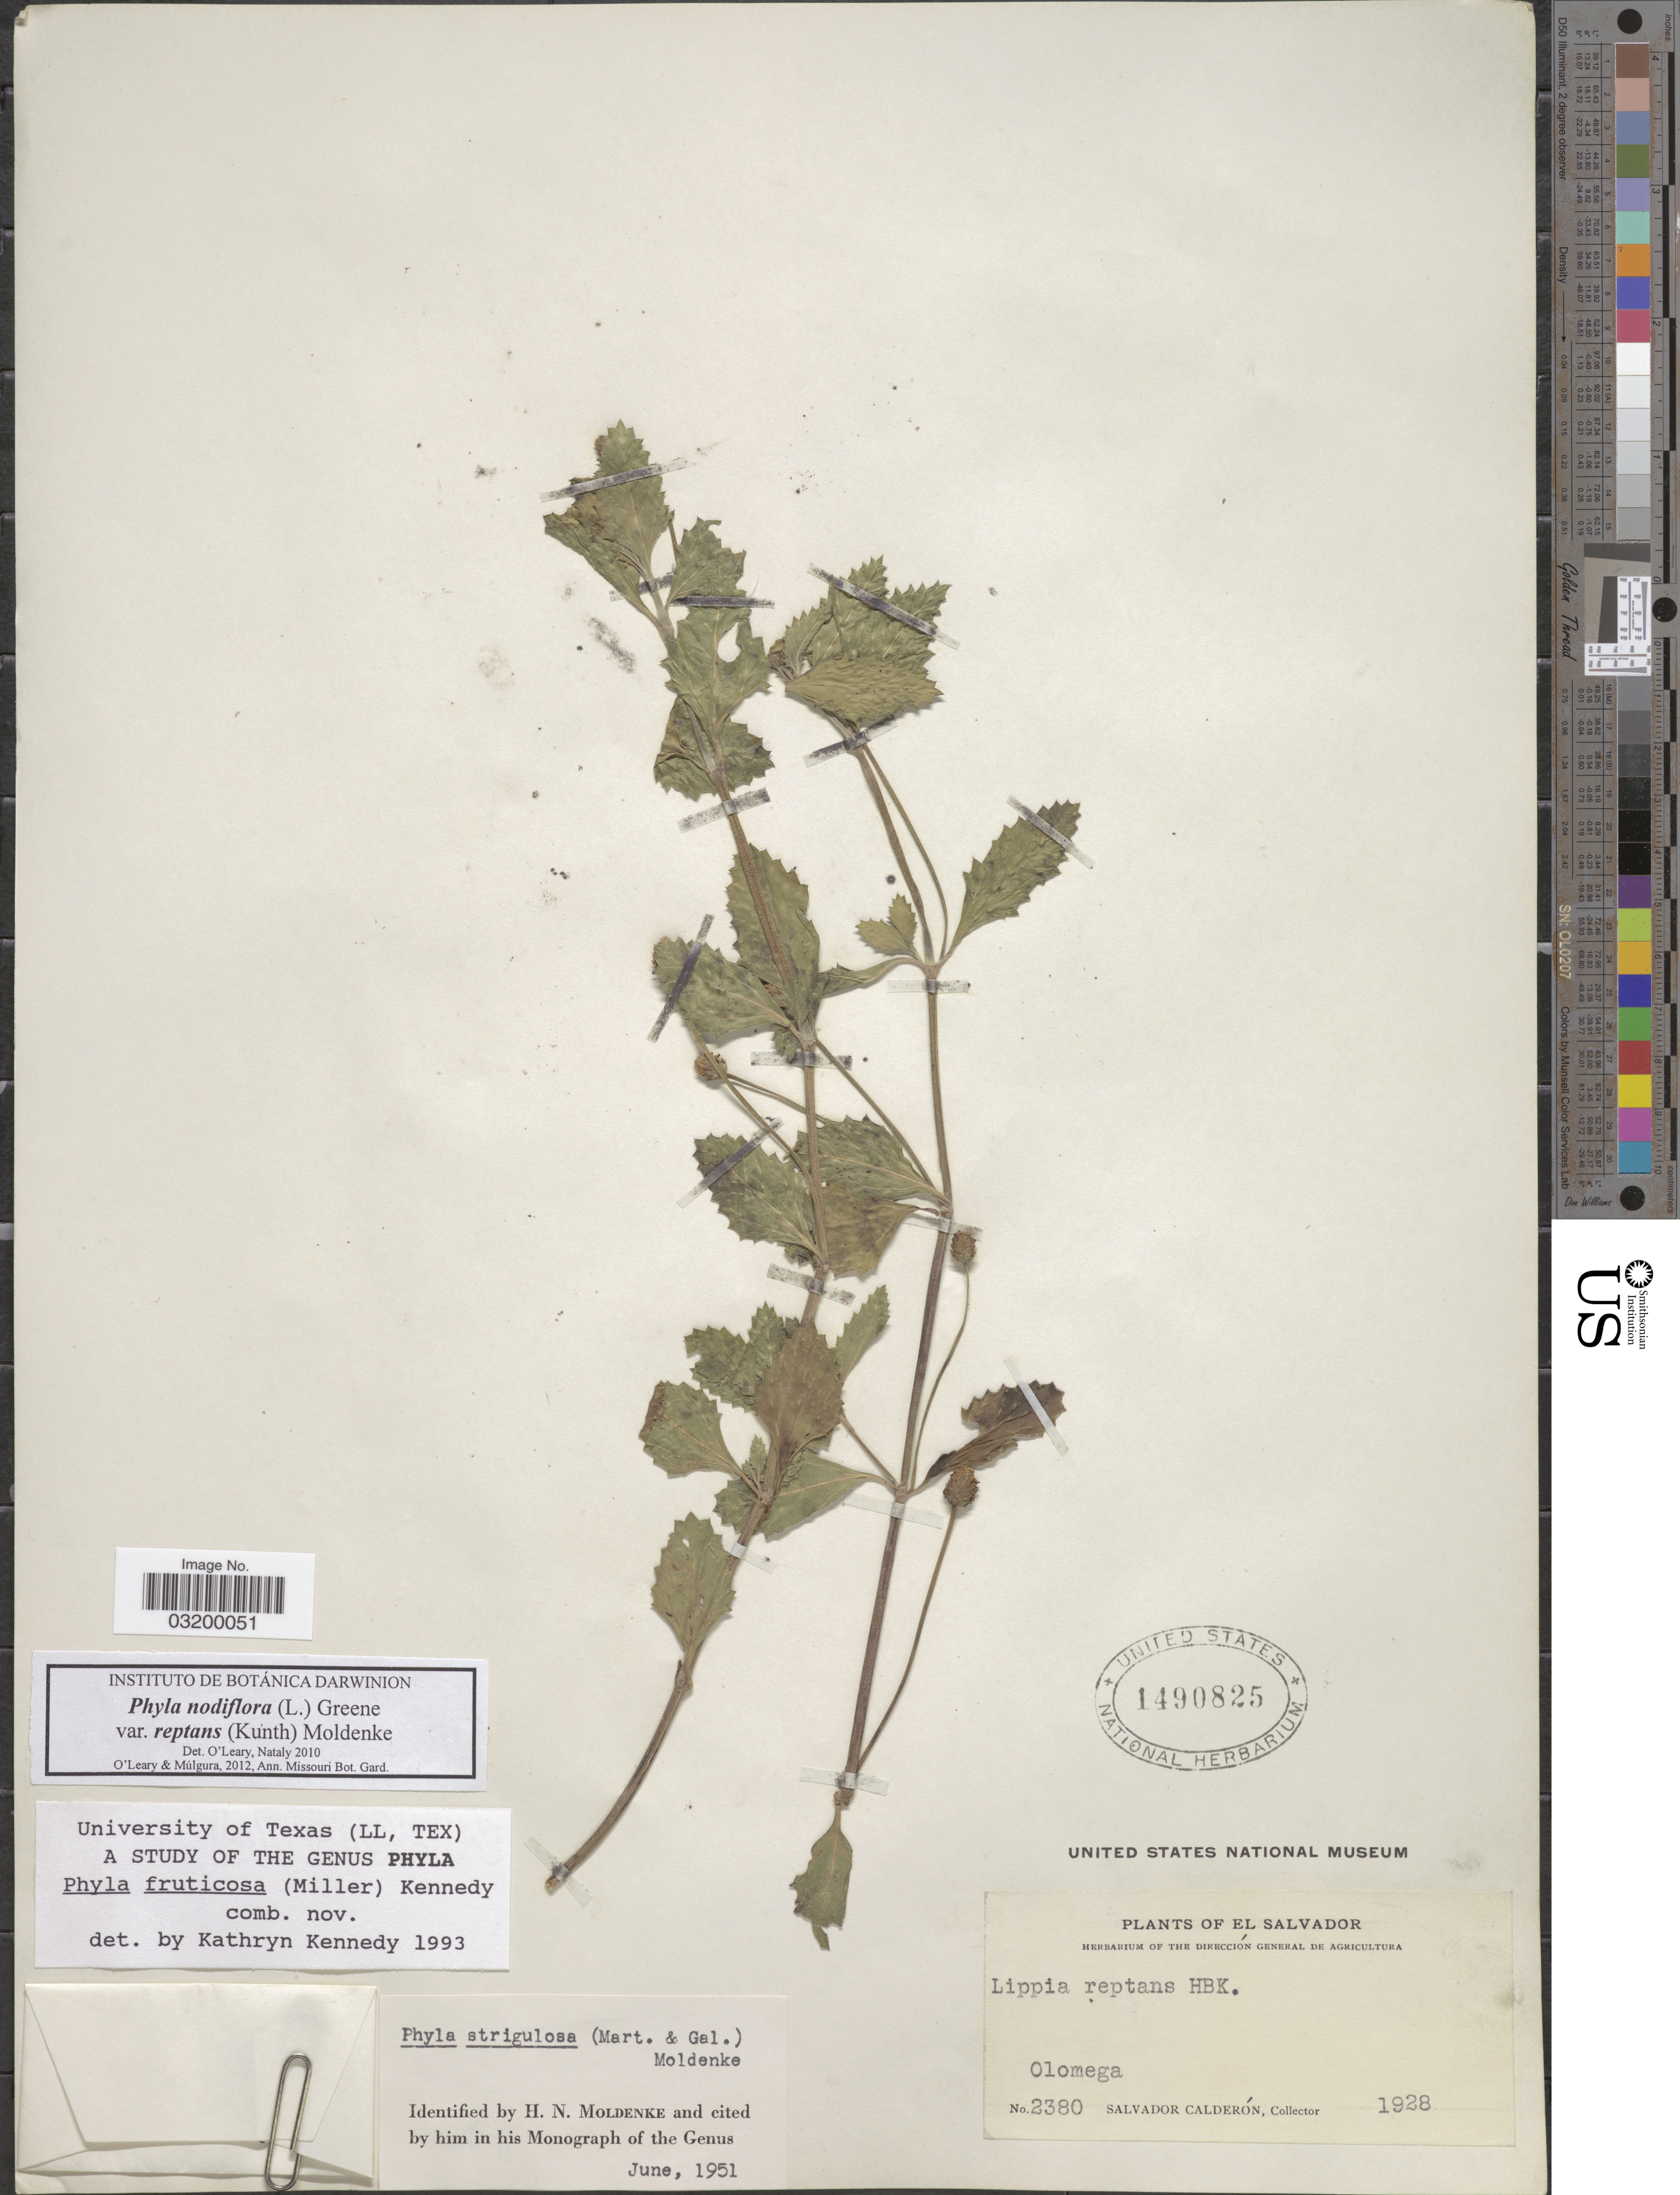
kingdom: Plantae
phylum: Tracheophyta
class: Magnoliopsida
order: Lamiales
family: Verbenaceae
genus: Phyla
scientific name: Phyla nodiflora var. reptans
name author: (Kunth) Moldenke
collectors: S. Calderón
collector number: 2380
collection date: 1928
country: El Salvador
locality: Olomega.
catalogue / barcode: US 1490825